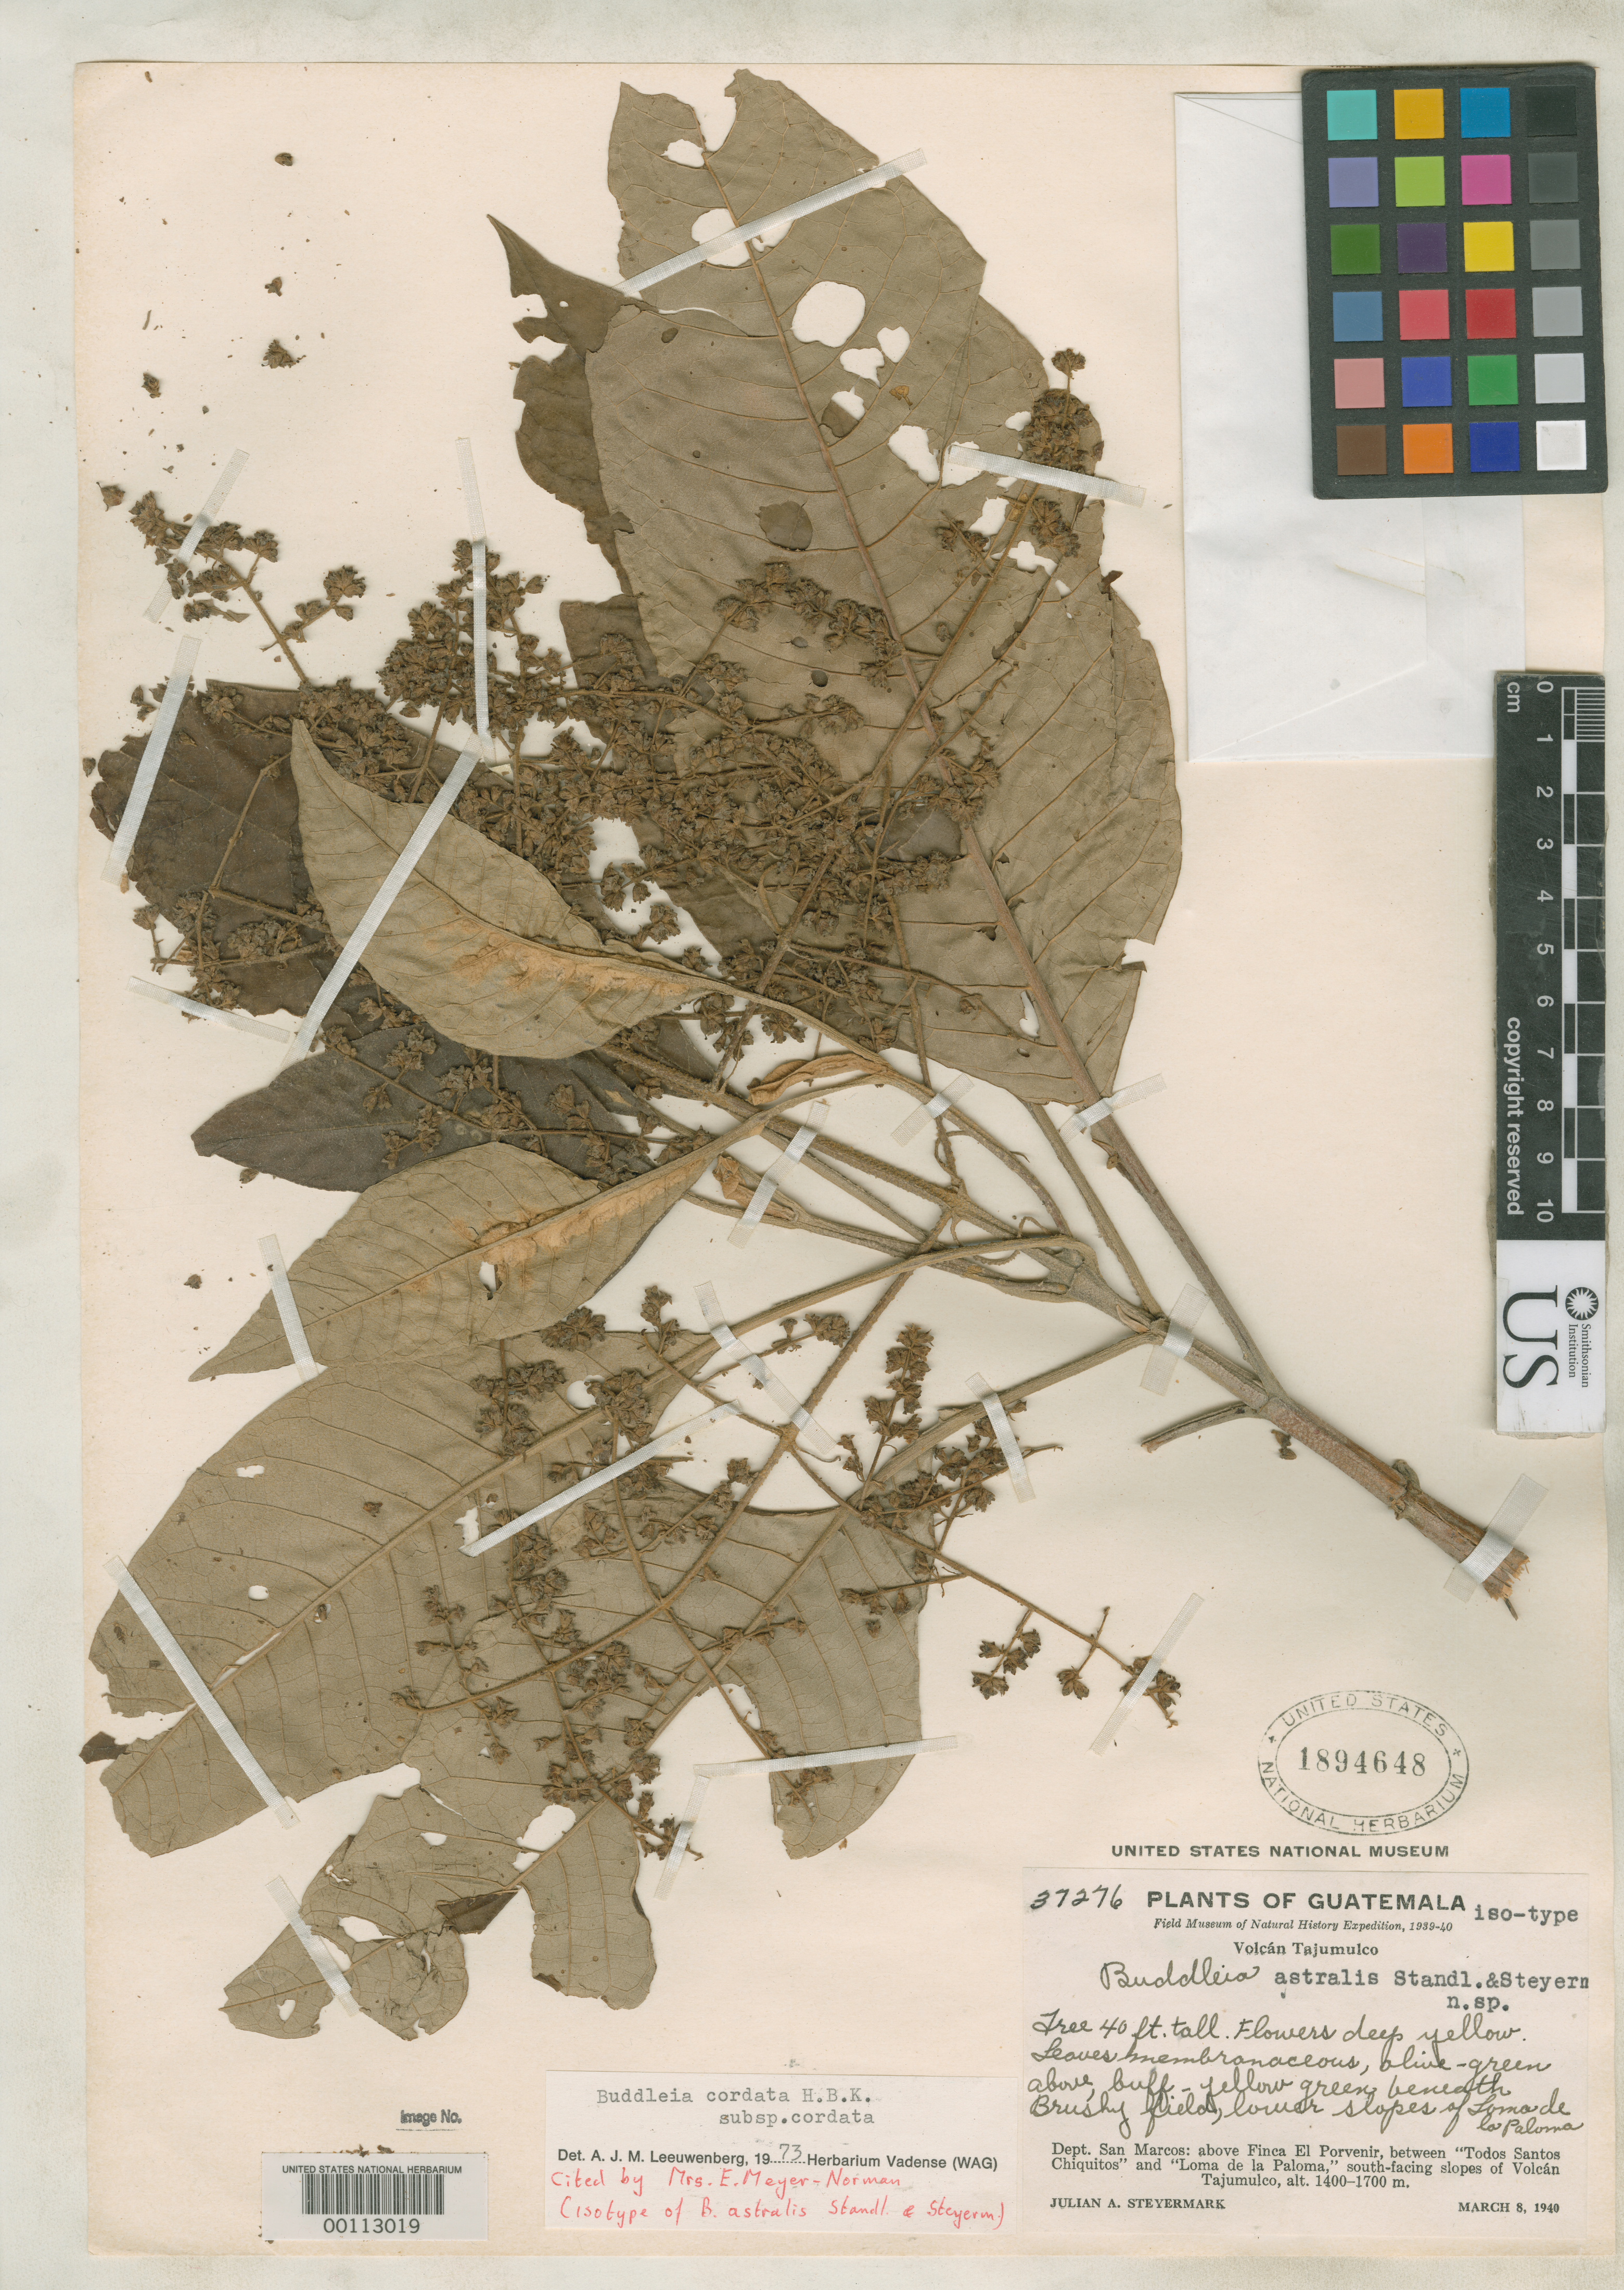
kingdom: Plantae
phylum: Tracheophyta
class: Magnoliopsida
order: Lamiales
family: Scrophulariaceae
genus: Buddleja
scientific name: Buddleja astralis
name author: Standl. & Steyerm.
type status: Isotype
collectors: J. Steyermark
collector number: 37276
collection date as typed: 08 Mar 1940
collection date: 1940-03-08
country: Guatemala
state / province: San Marcos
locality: Loma de La Palma, above Finca El Porvenir, S slope of Volcan de Tajumulco.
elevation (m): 1400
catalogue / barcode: US 1894648